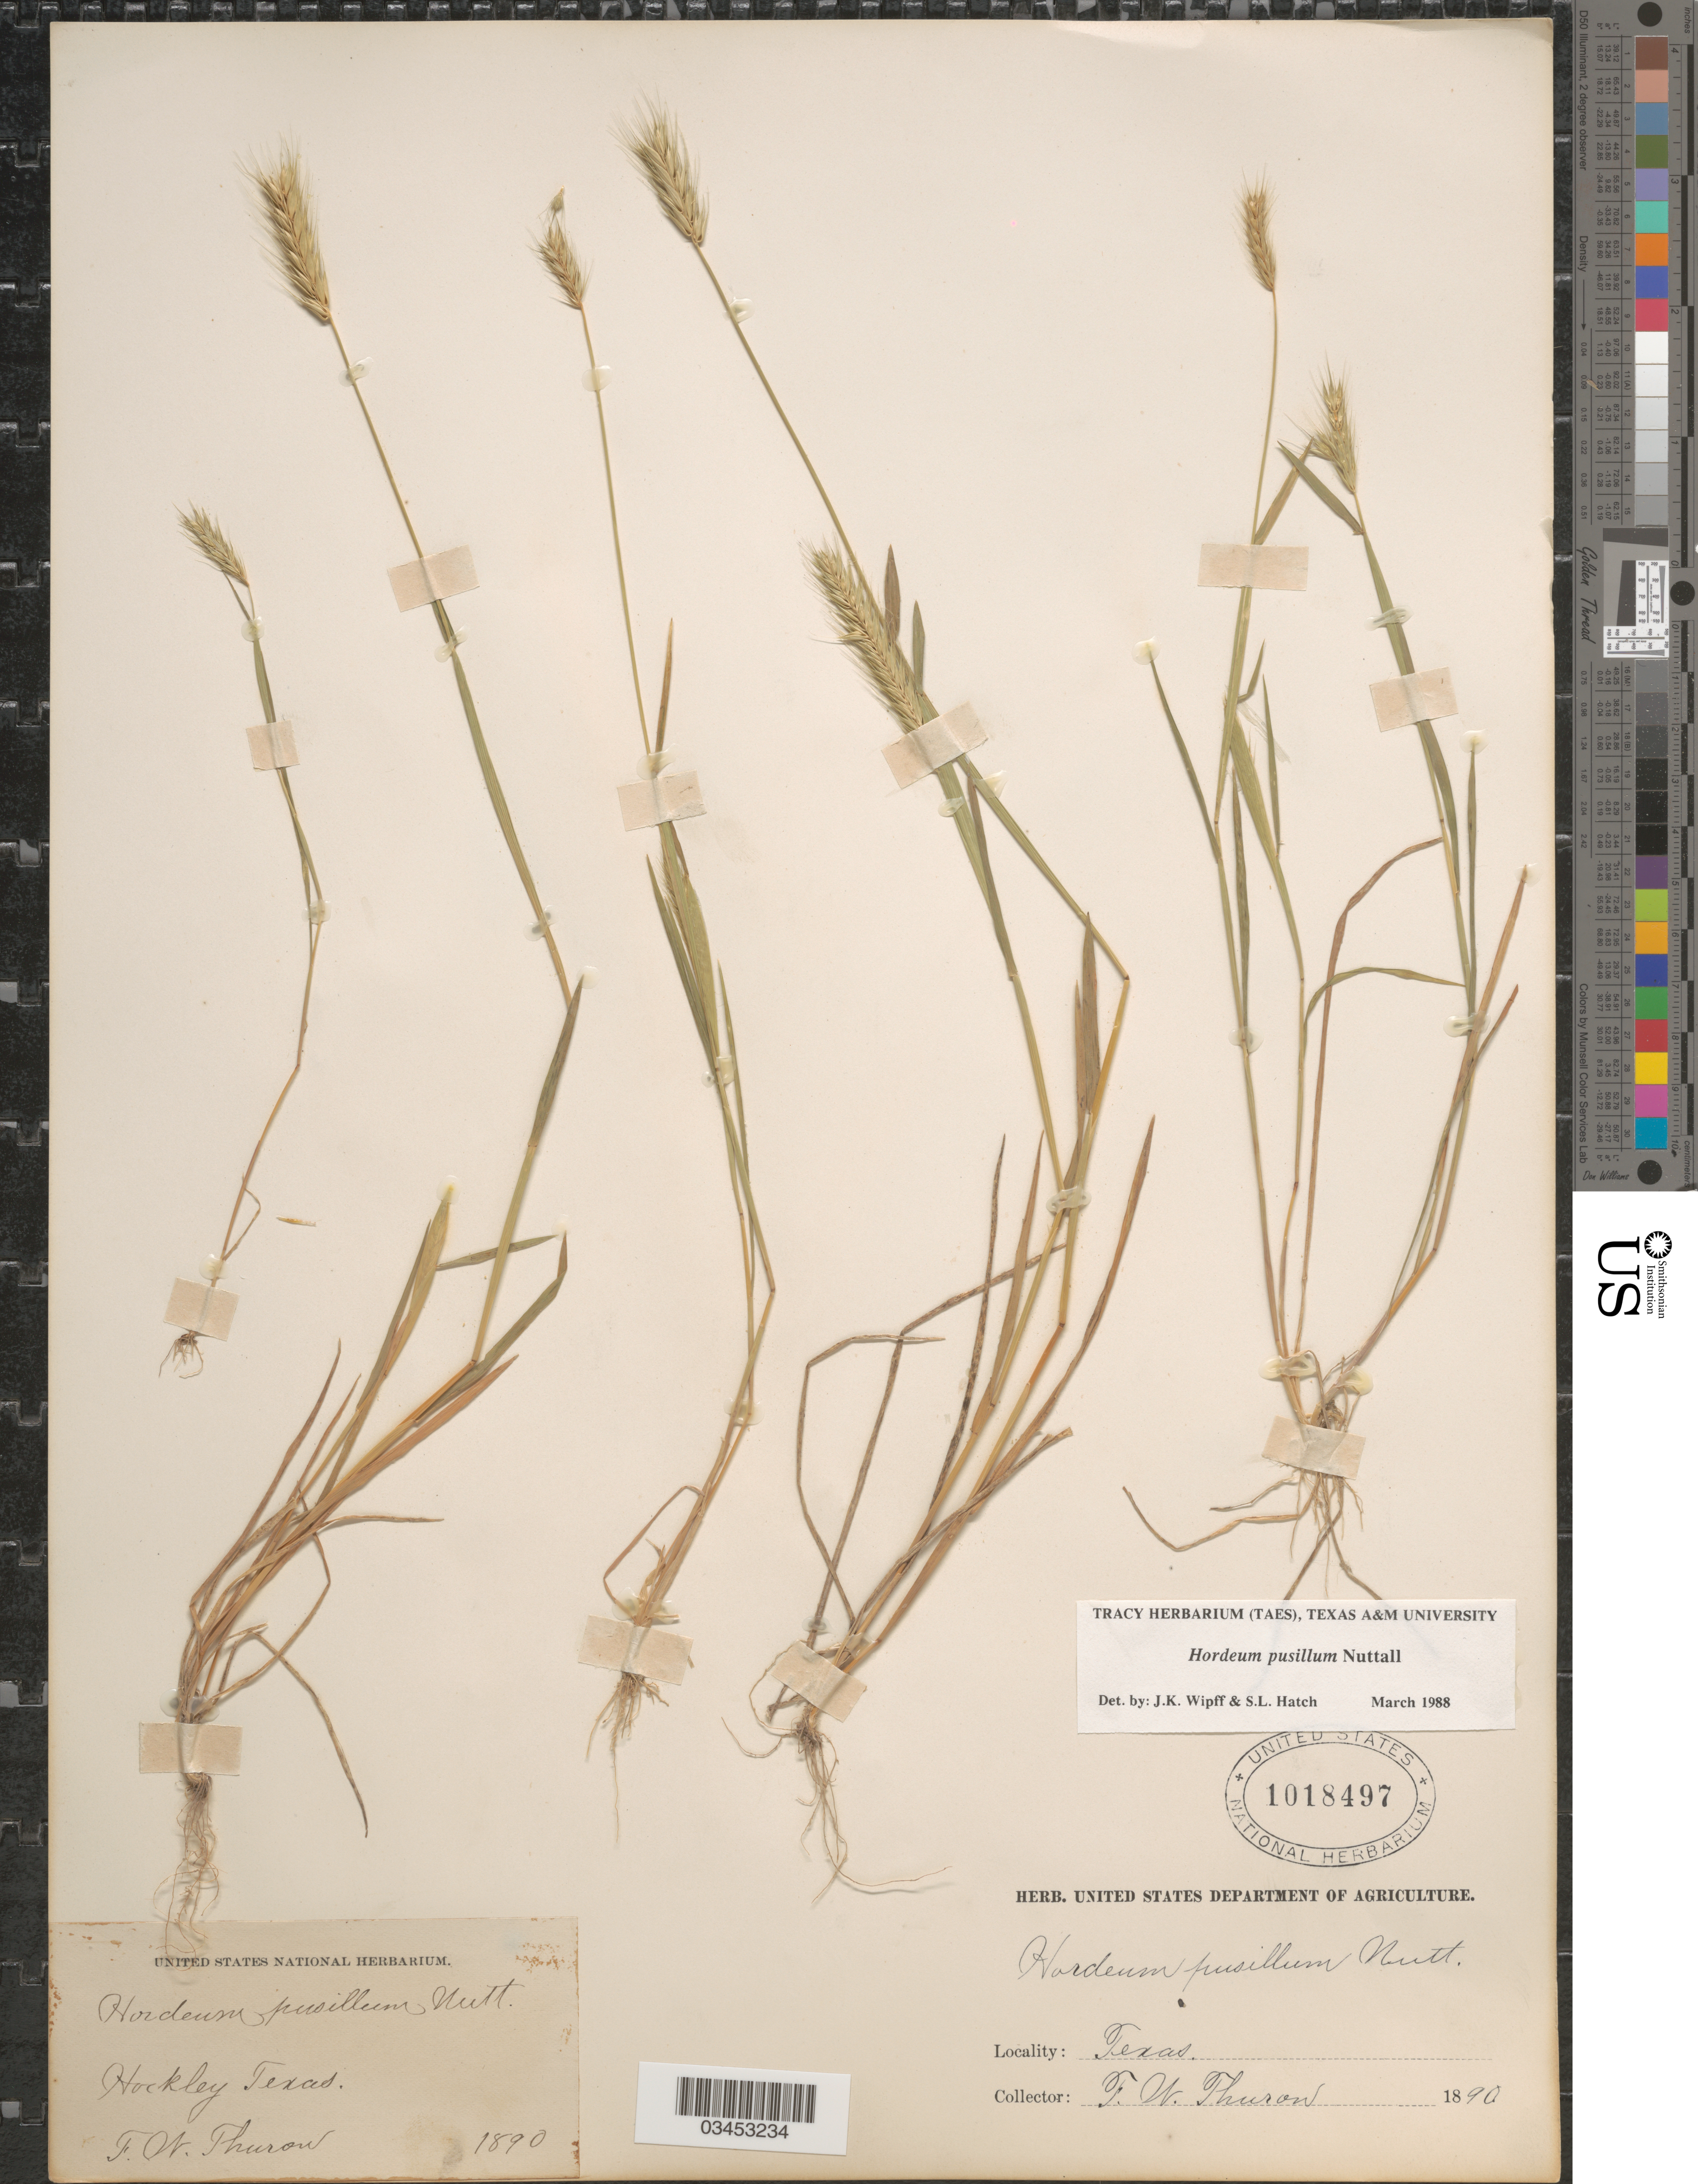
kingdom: Plantae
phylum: Tracheophyta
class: Liliopsida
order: Poales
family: Poaceae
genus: Hordeum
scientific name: Hordeum pusillum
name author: Nutt.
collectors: F. W. Thurow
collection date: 1890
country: United States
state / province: Texas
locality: Hockley.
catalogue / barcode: US 1018497